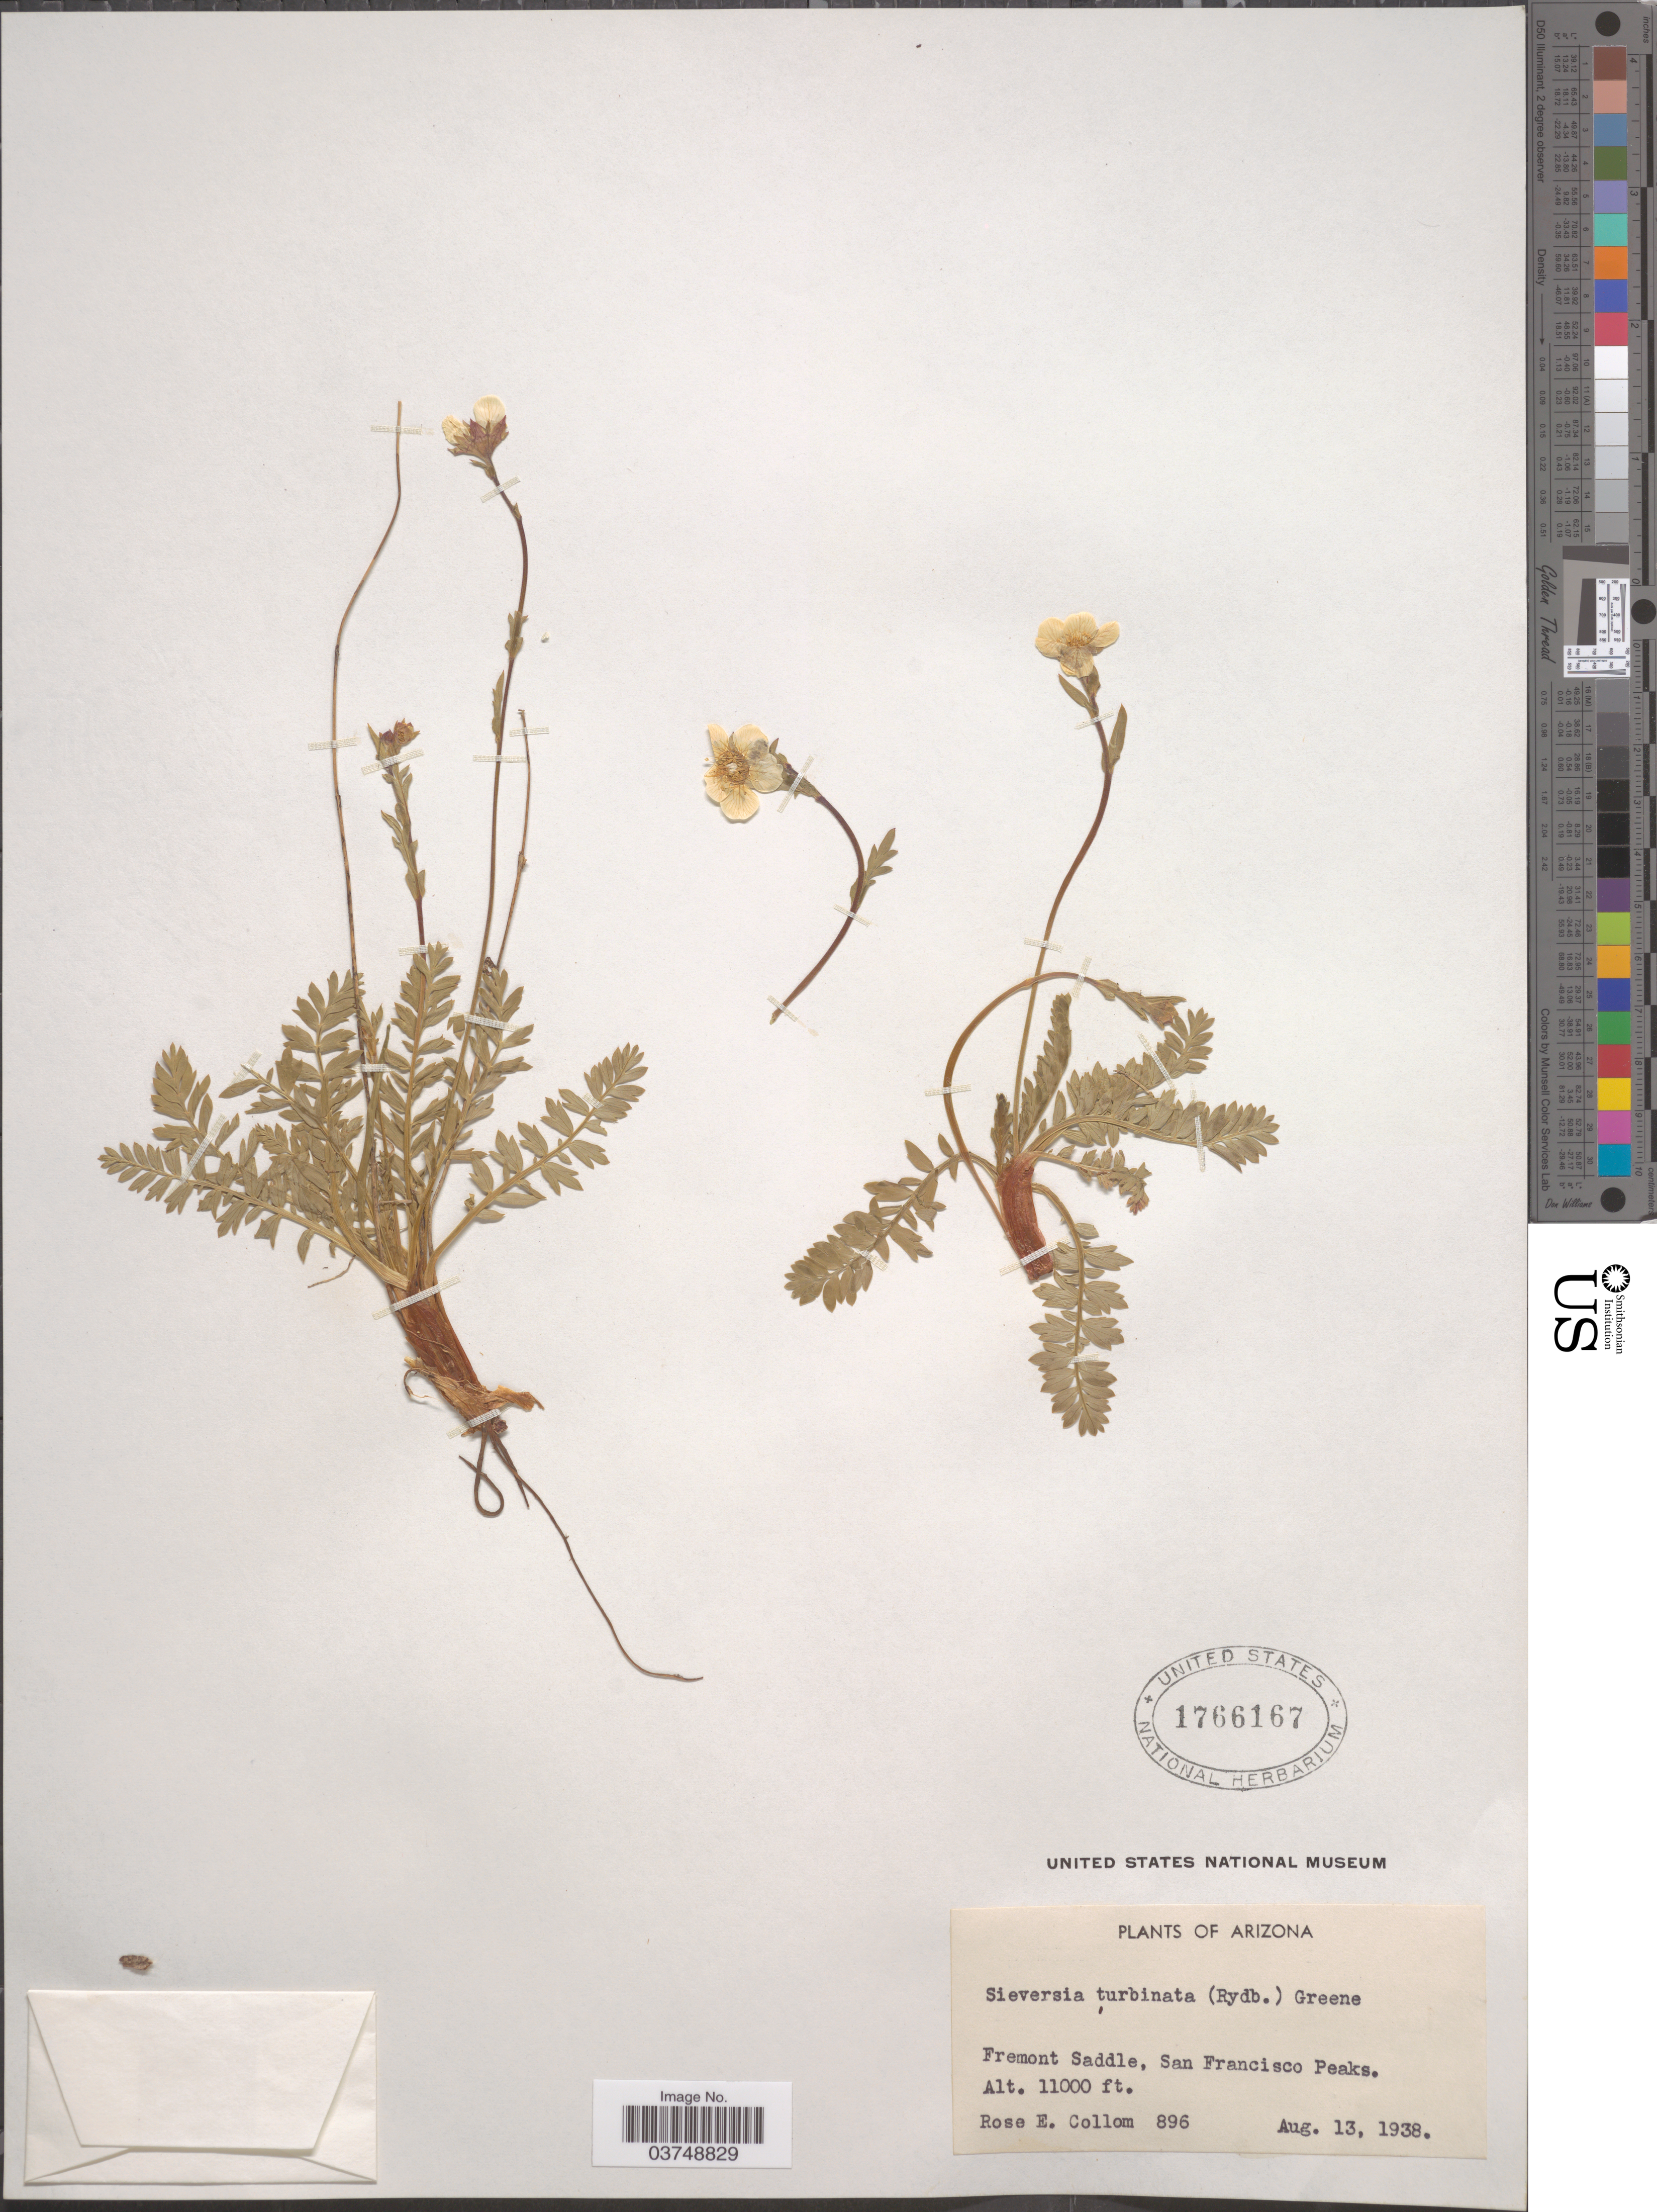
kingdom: Plantae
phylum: Tracheophyta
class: Magnoliopsida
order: Rosales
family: Rosaceae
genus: Geum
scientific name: Geum rossii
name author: (R. Br.) Ser.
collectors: R. E. Collom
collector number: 896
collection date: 1938-08-13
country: United States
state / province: Arizona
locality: Fremont Saddle, San Francisco Peaks.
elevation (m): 3353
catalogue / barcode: US 1766167